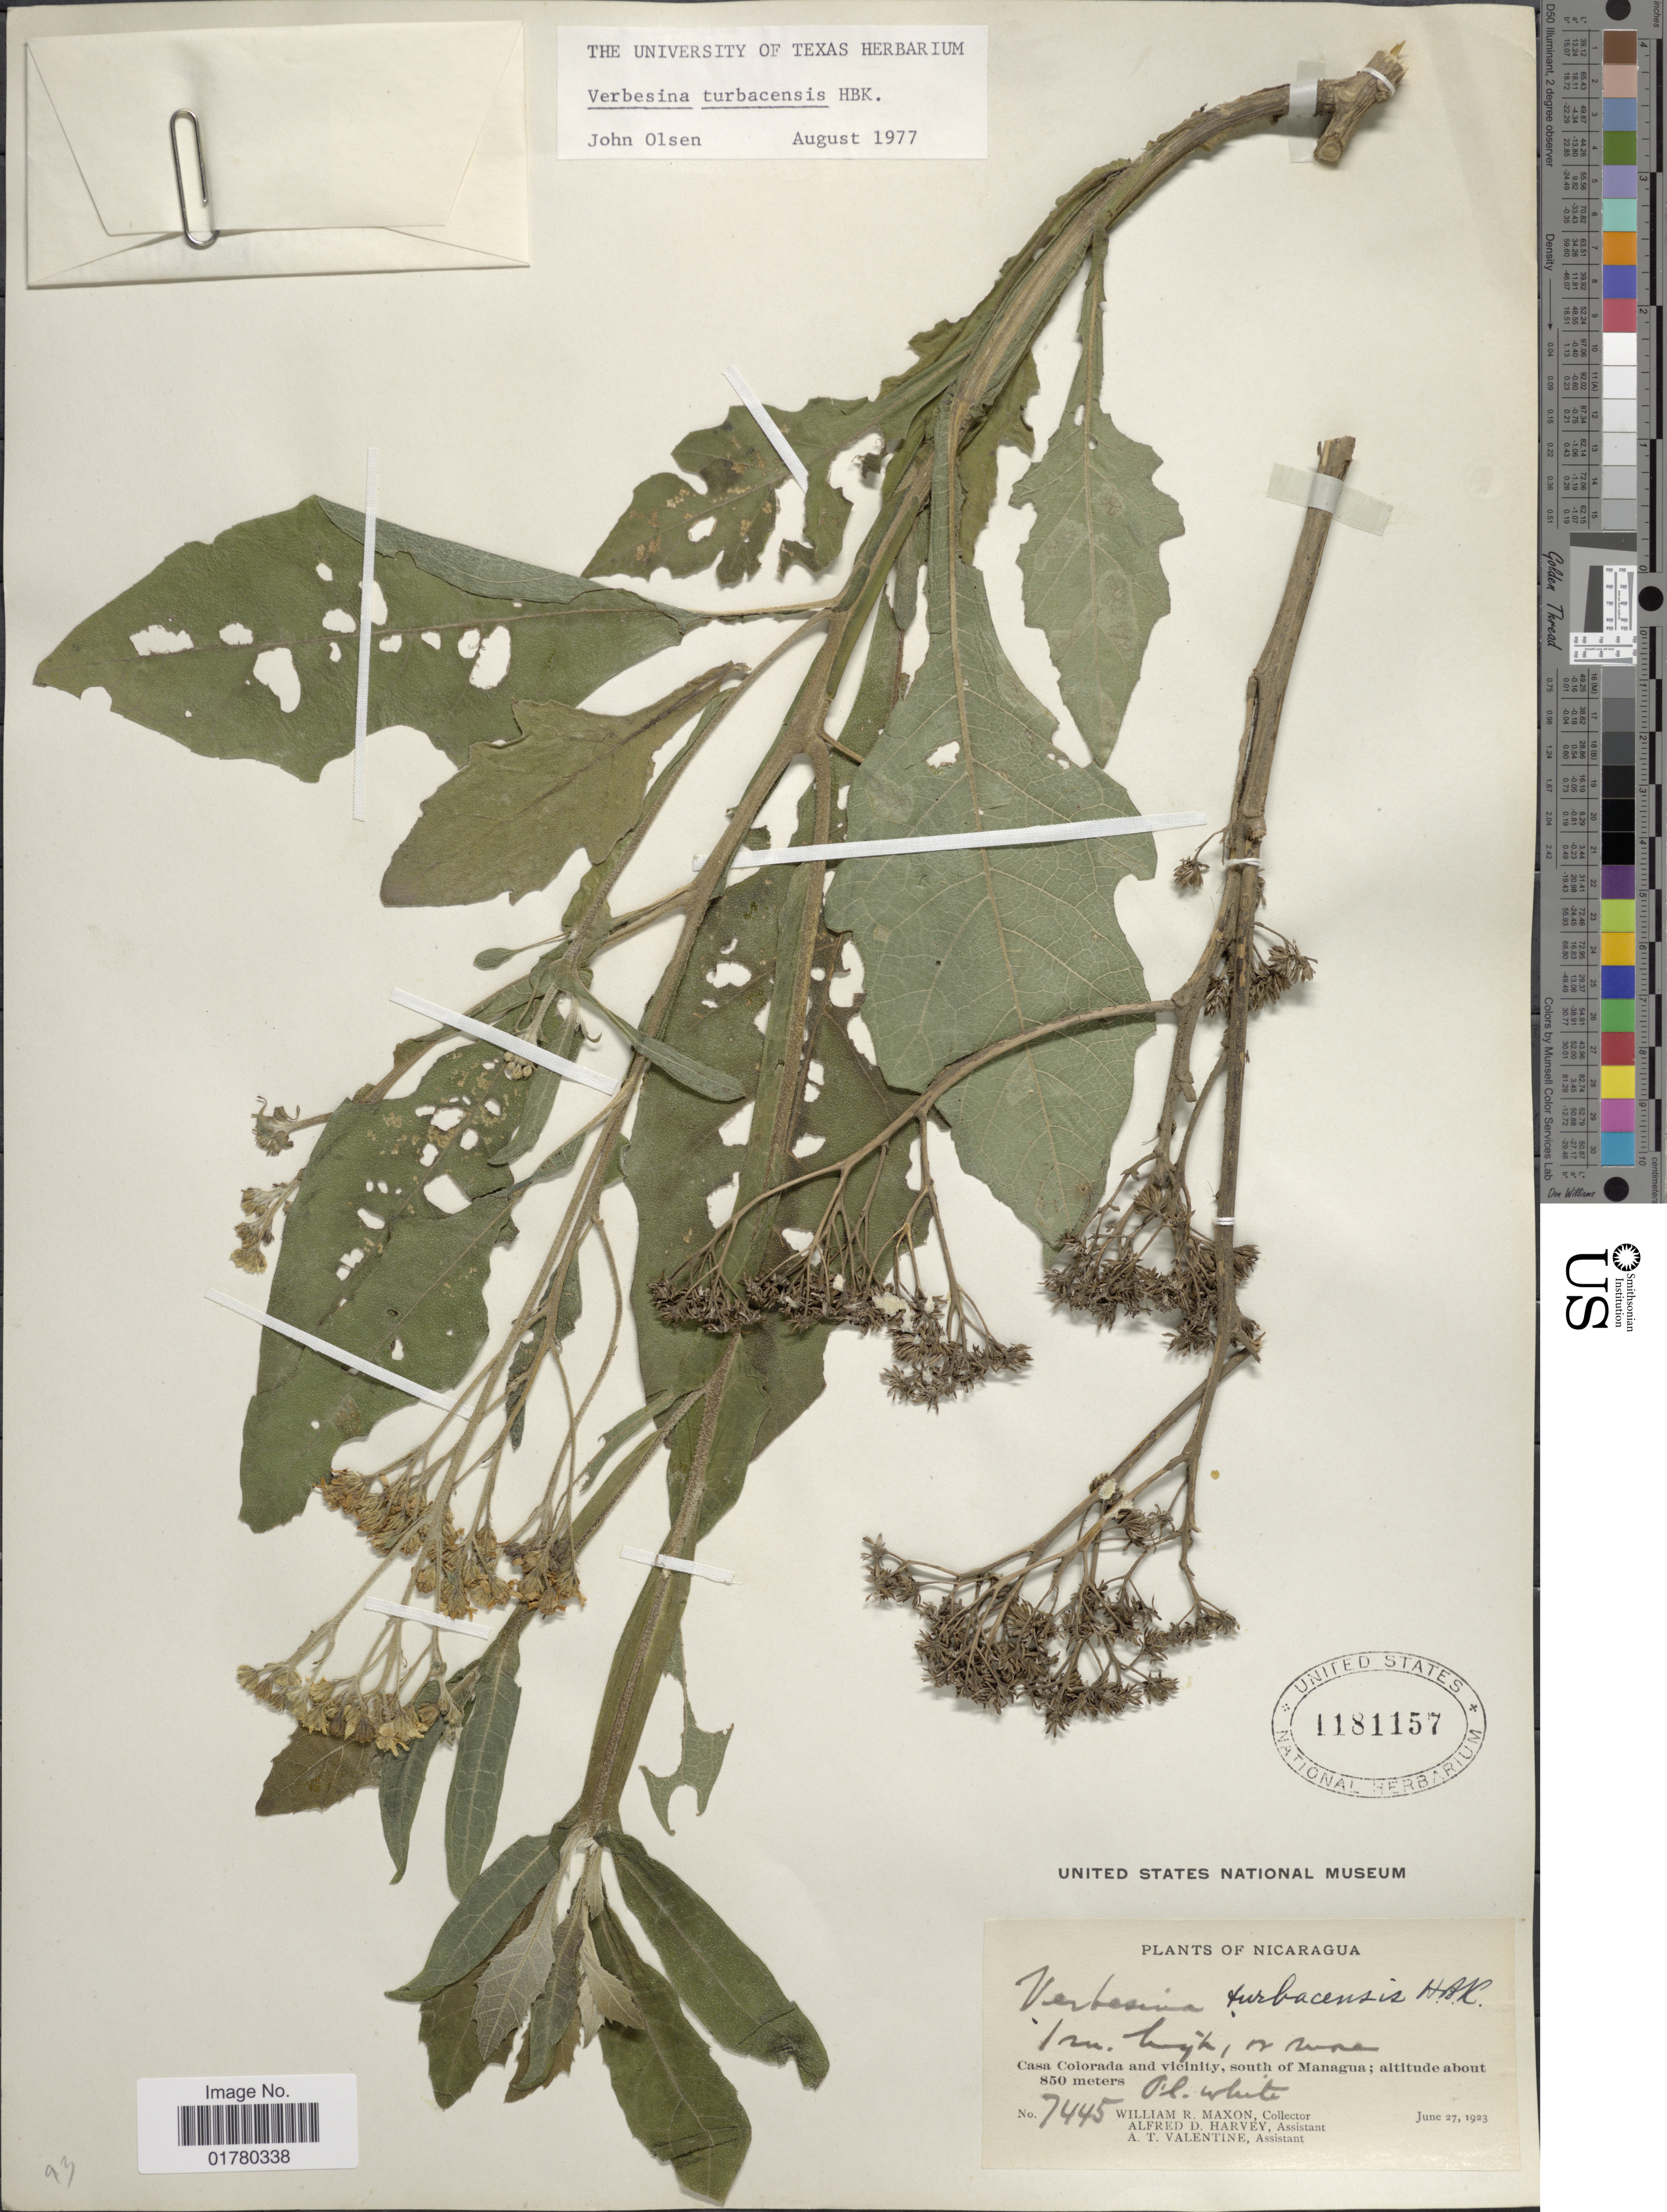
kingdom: Plantae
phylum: Tracheophyta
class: Magnoliopsida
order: Asterales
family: Asteraceae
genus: Verbesina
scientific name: Verbesina turbacensis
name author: Kunth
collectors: W. R. Maxon, A. D. Harvey & A. Valentine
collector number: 7445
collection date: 1923-06-27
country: Nicaragua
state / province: Managua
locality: Casa Colorada and vicinity, south of Managua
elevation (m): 850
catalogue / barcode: US 1181157